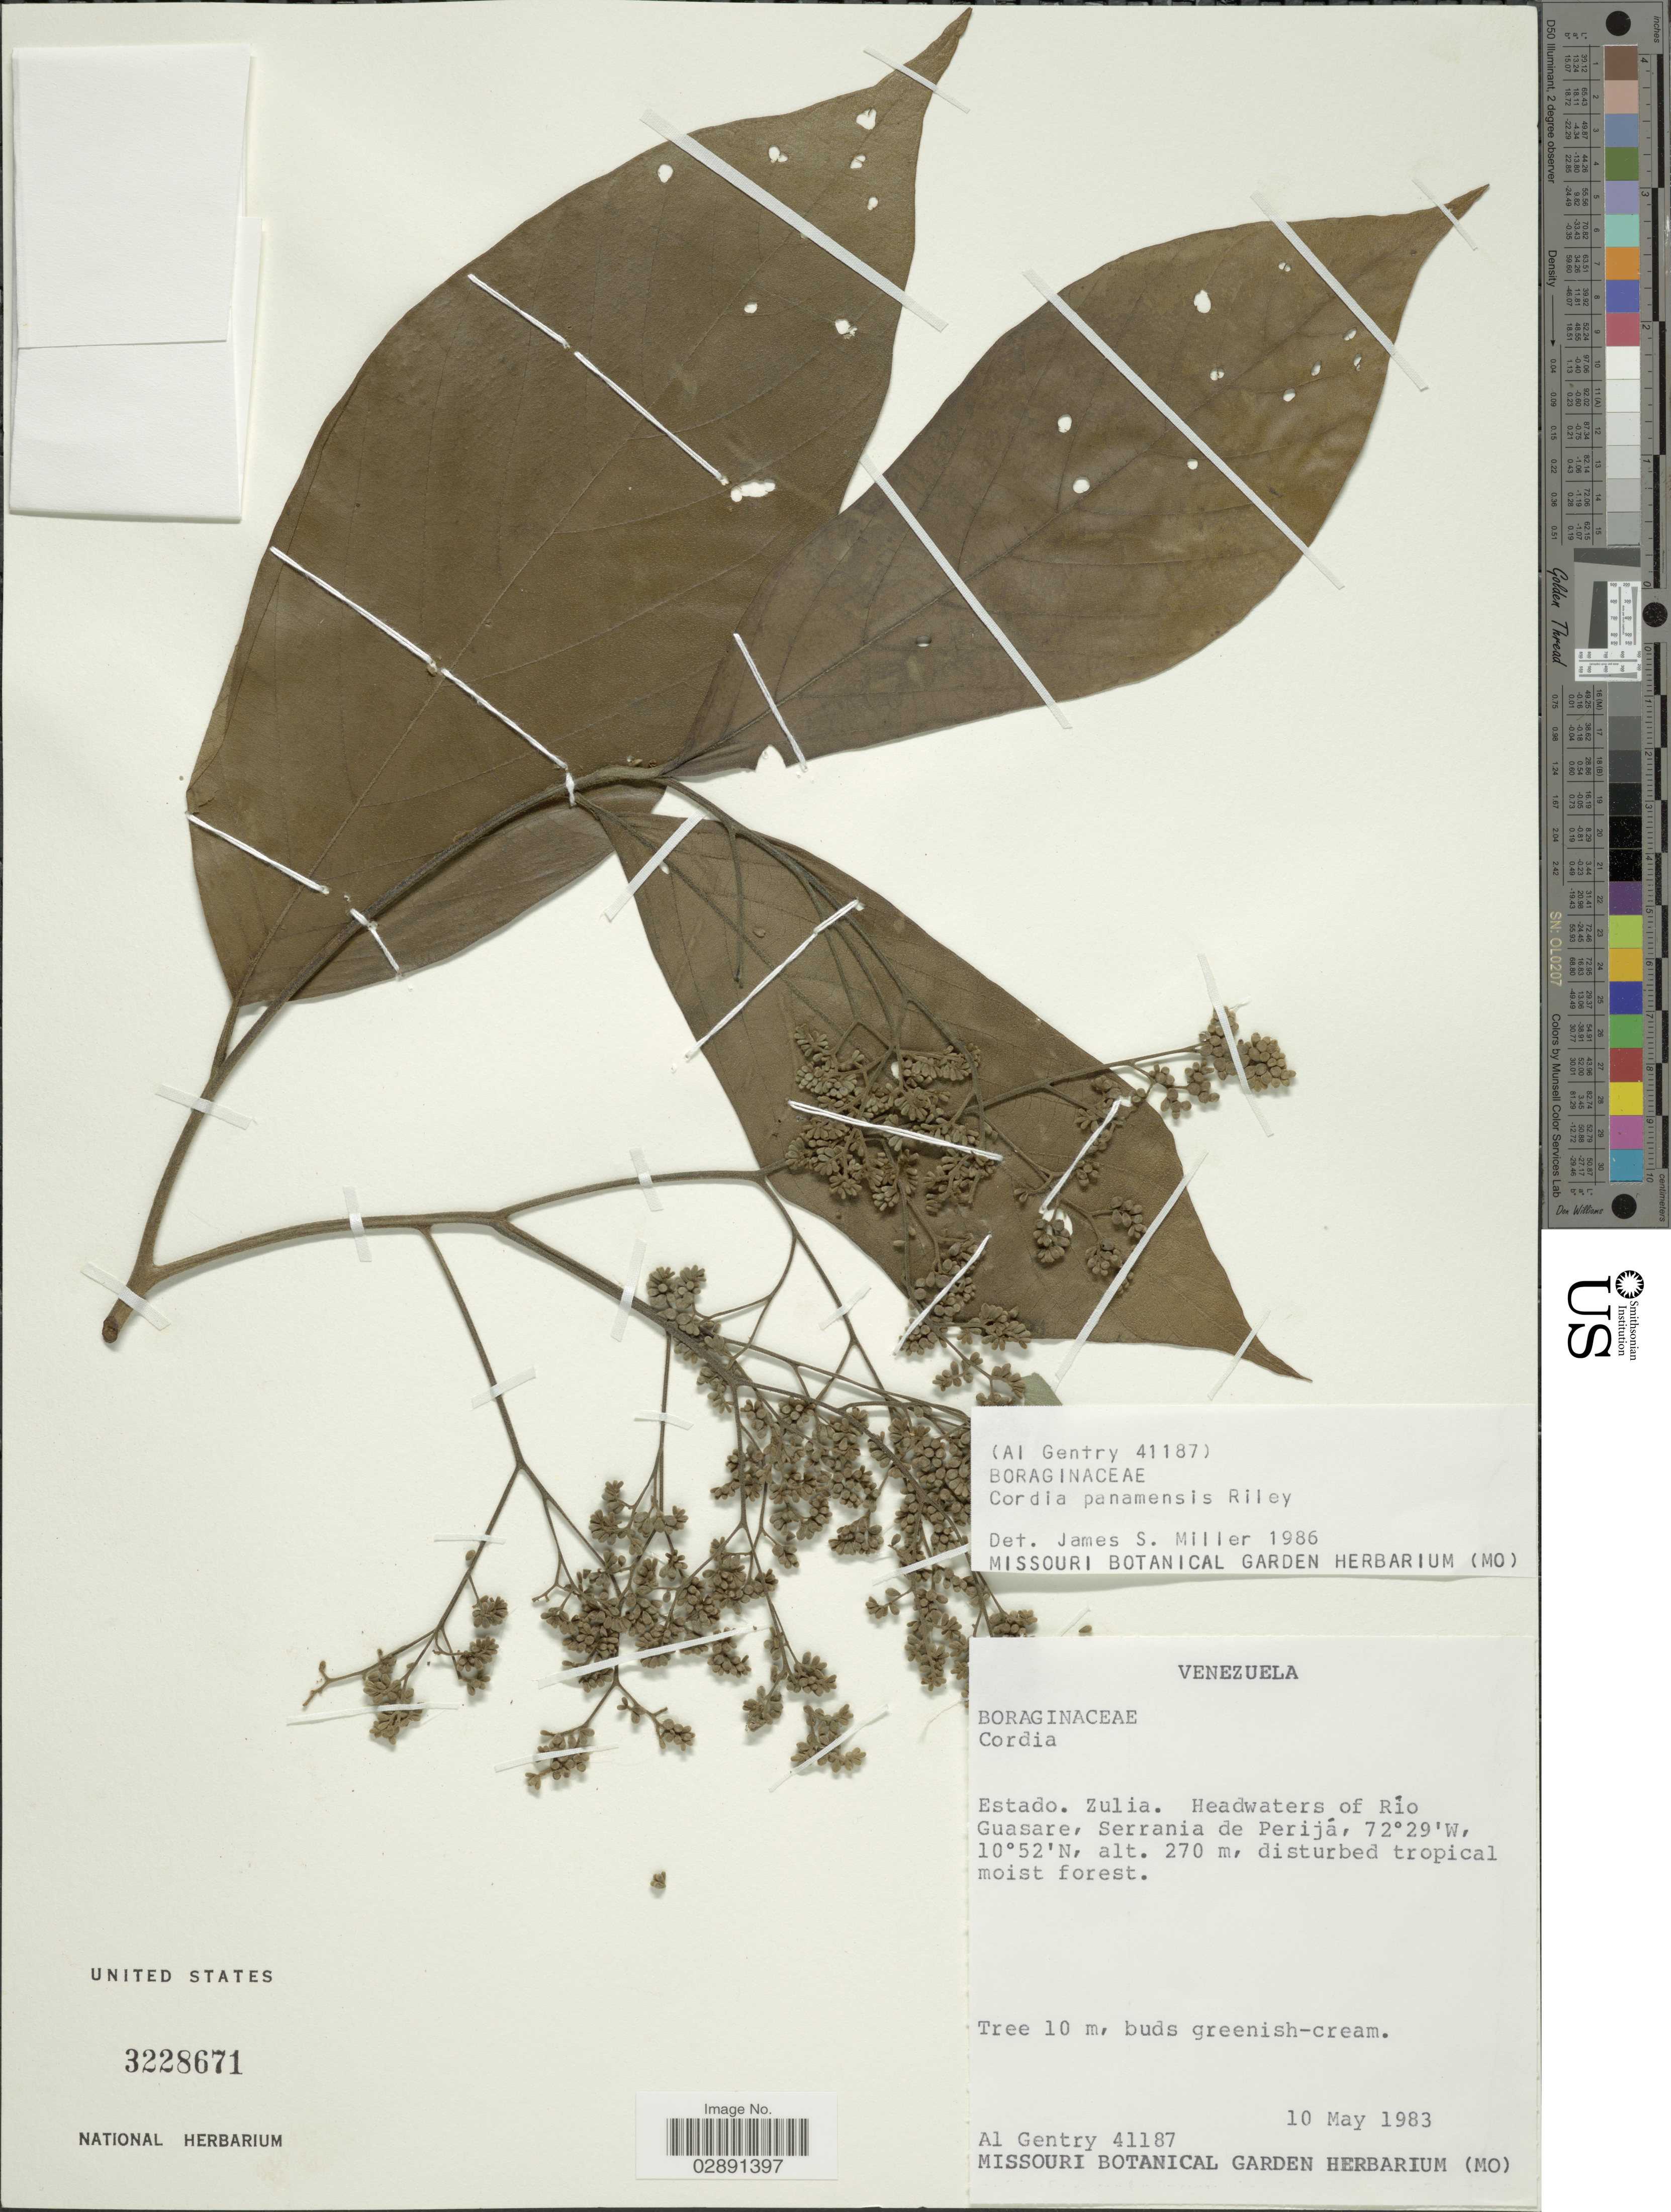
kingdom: Plantae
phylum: Tracheophyta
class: Magnoliopsida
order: Boraginales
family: Cordiaceae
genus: Cordia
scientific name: Cordia panamensis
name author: L. Riley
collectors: A. H. Gentry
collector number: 41187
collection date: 1983-05-10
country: Venezuela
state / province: Zulia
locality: Headwaters of Río Guasare, Serrania de Perijá.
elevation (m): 270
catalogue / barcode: US 3228671